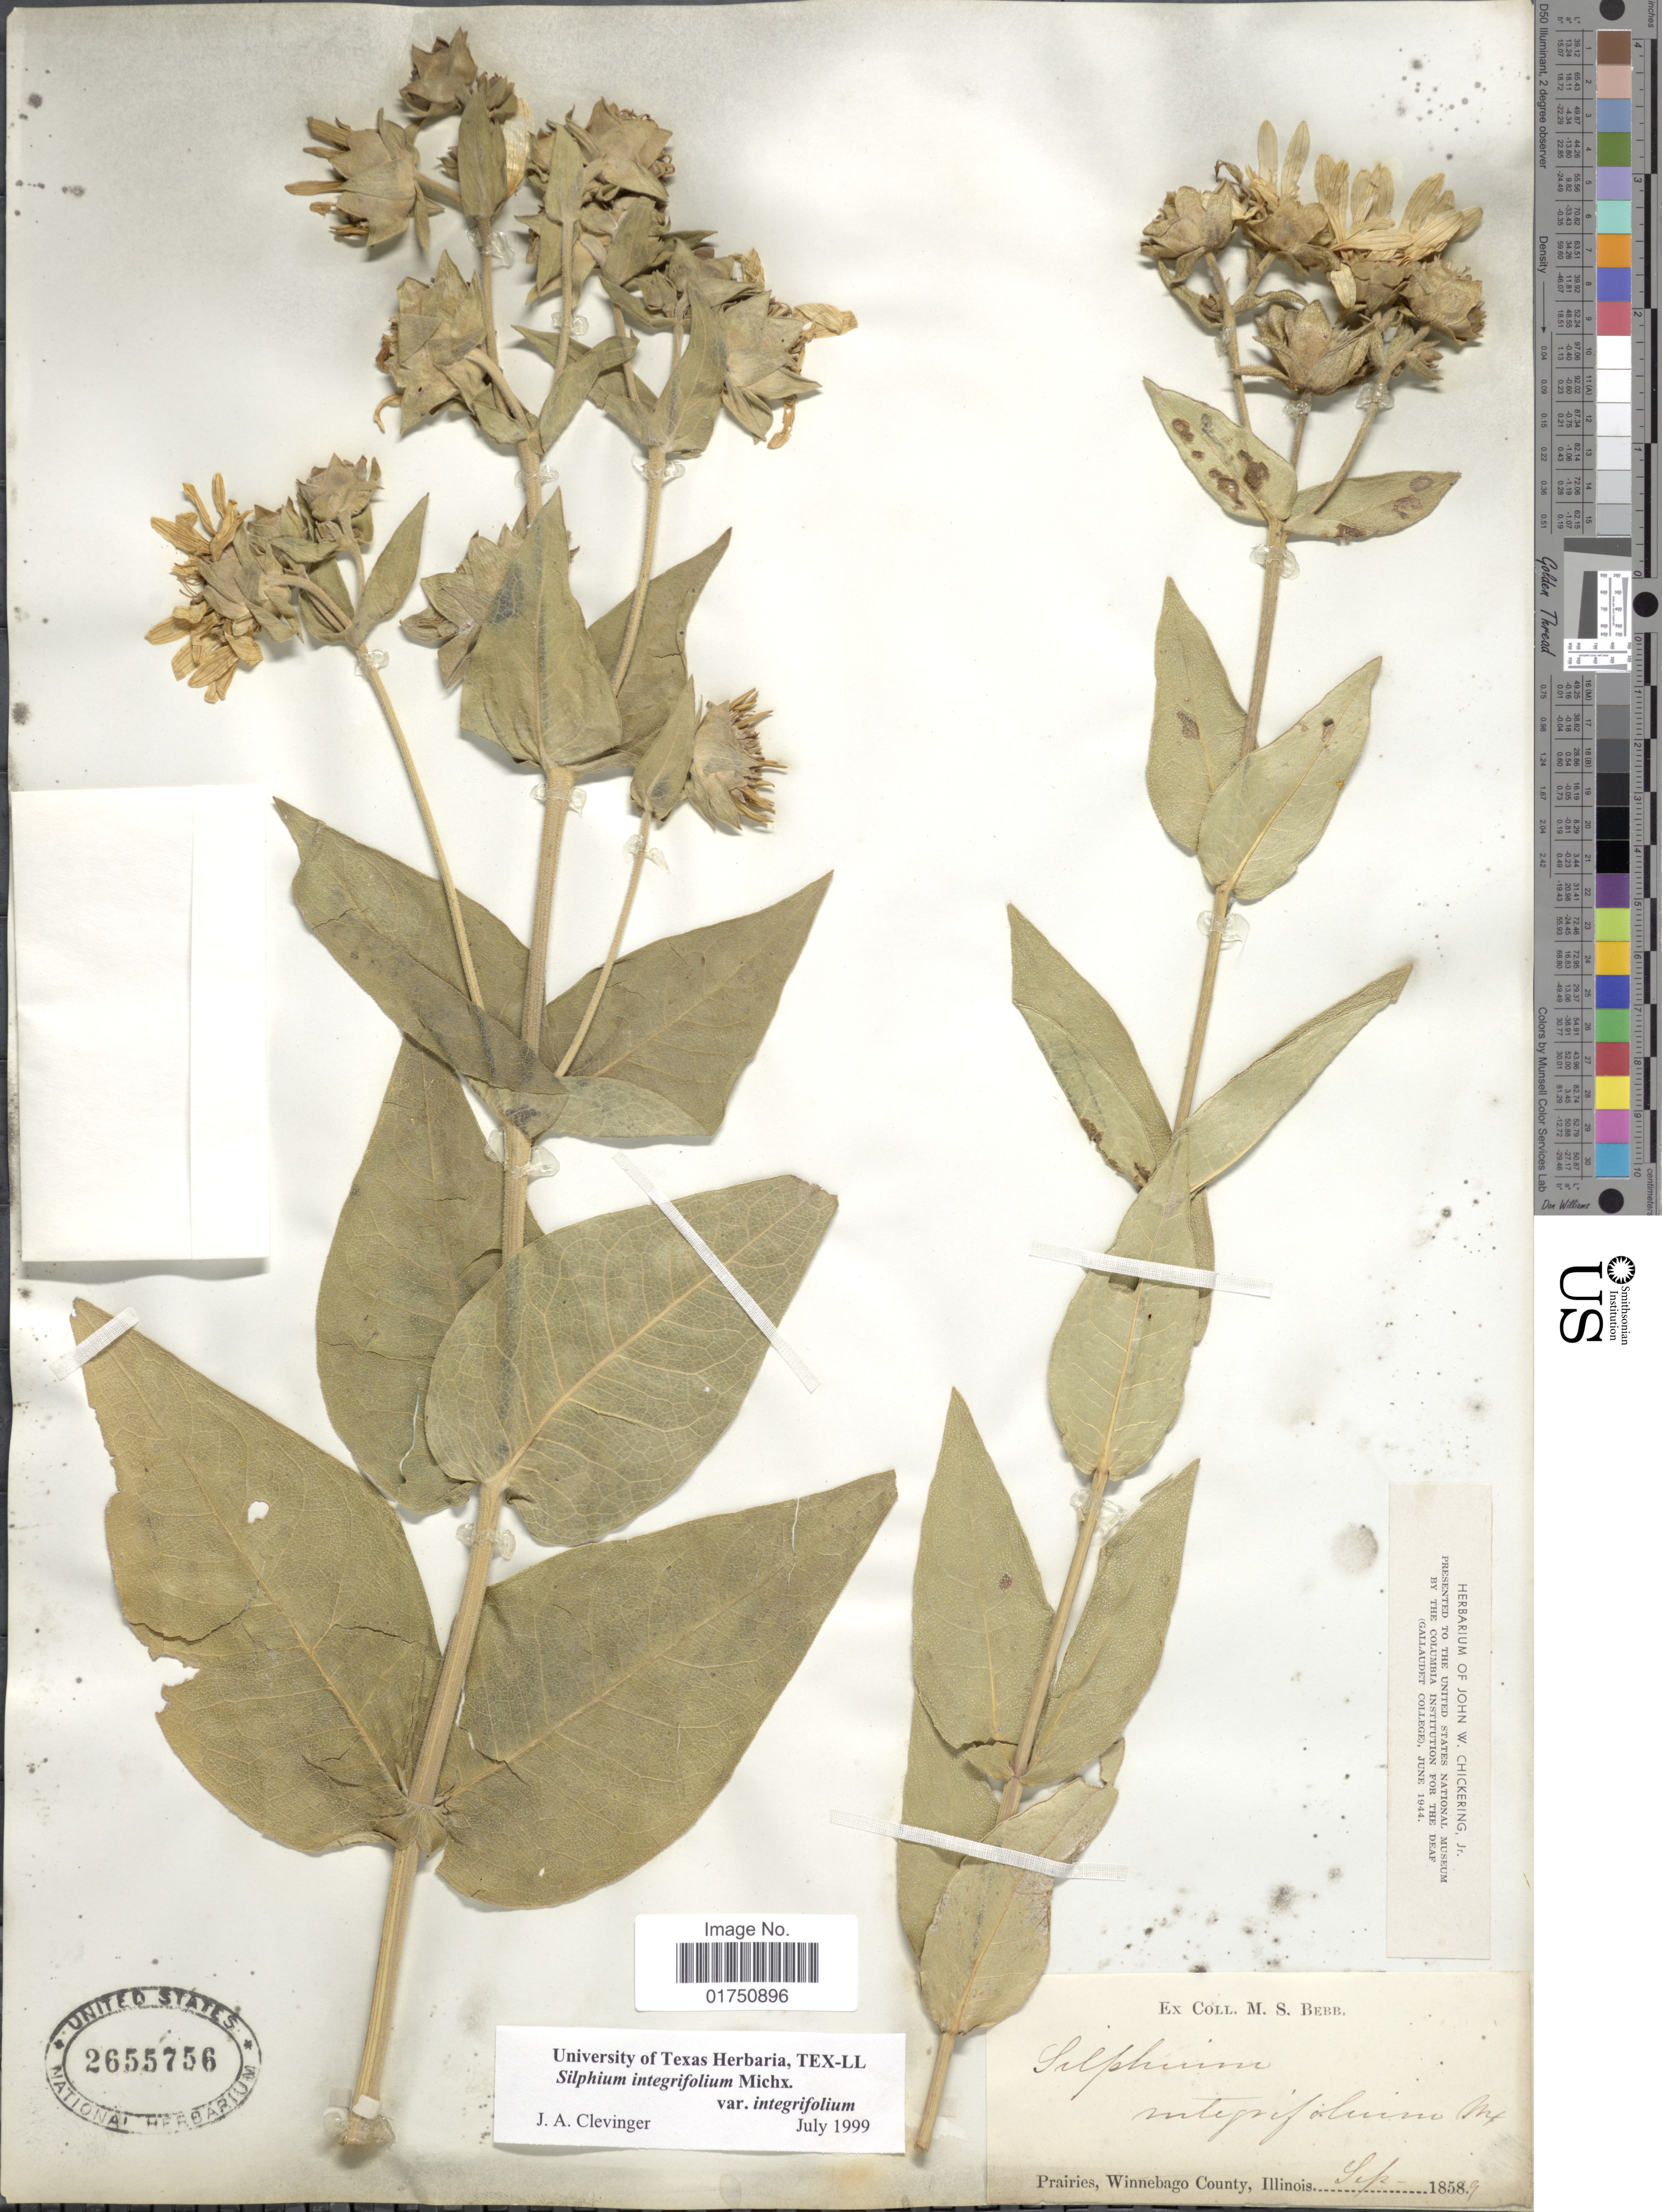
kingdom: Plantae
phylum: Tracheophyta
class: Magnoliopsida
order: Asterales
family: Asteraceae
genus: Silphium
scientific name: Silphium integrifolium var. integrifolium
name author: Michx.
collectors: M. Bebb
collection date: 1859-09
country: United States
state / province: Illinois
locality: Prairies, Winnebago County, Illinois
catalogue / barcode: US 2655756